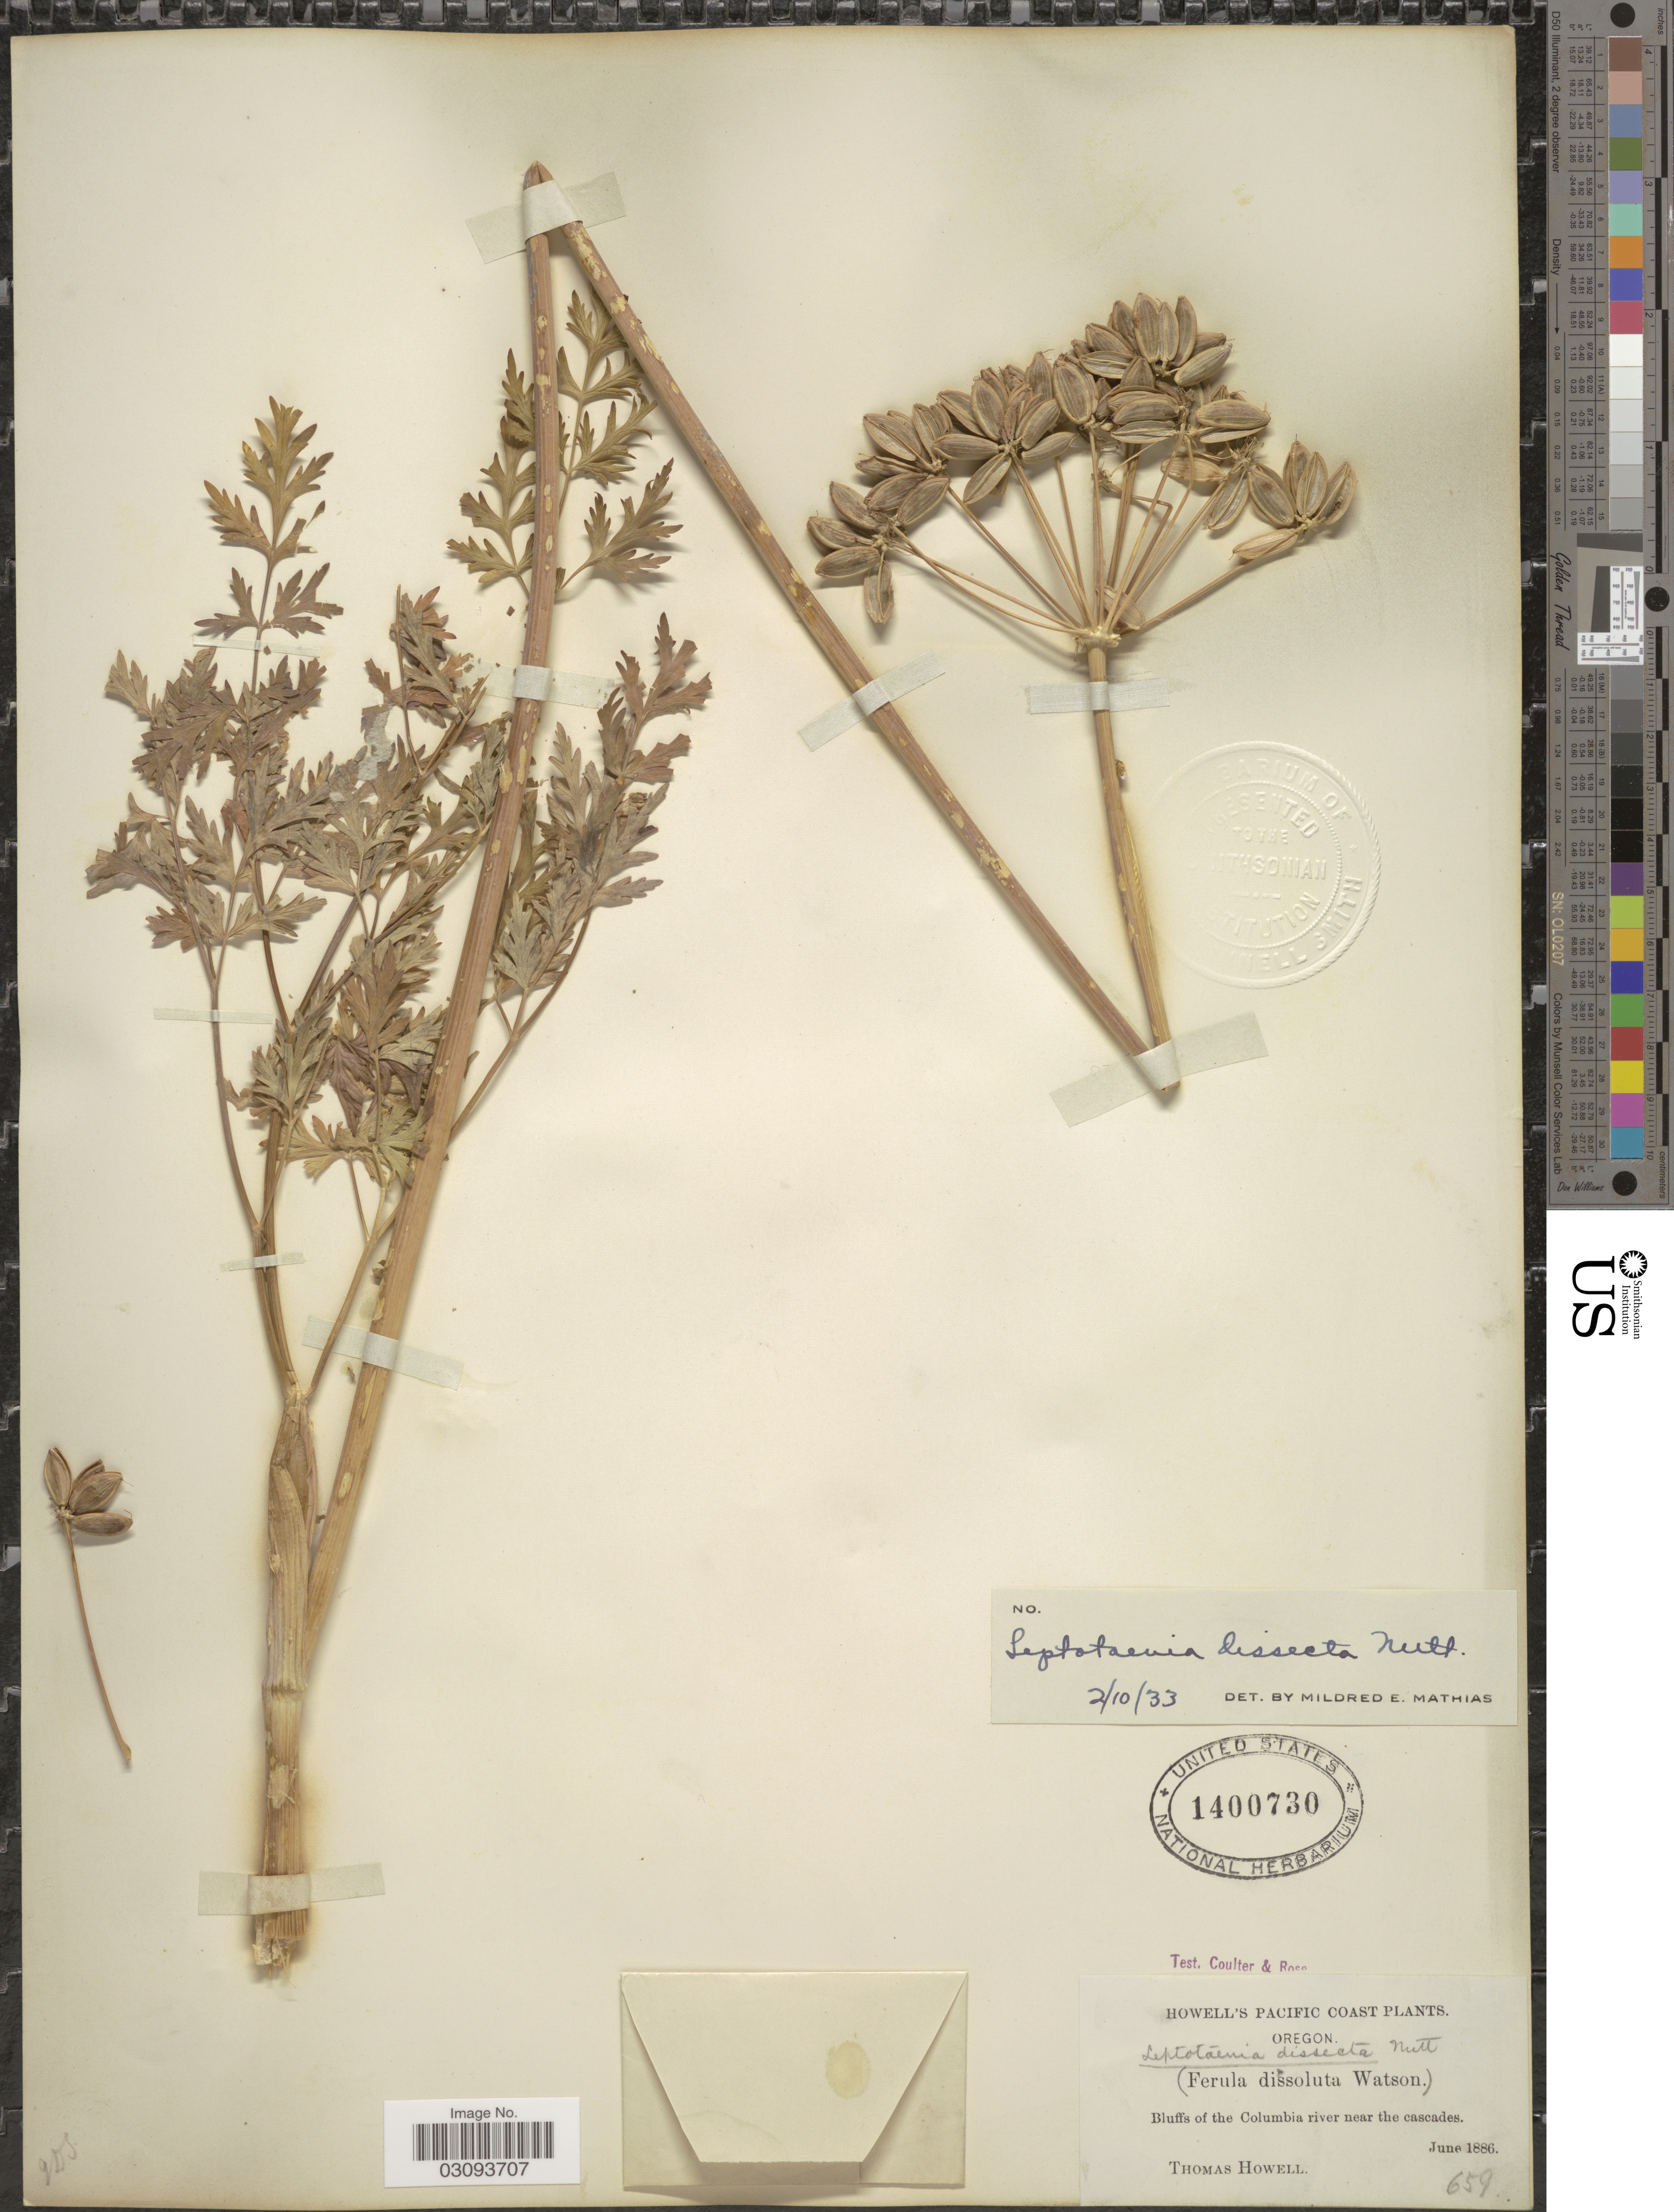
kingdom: Plantae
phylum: Tracheophyta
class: Magnoliopsida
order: Apiales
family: Apiaceae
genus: Lomatium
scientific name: Lomatium dissectum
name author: (Nutt.) Mathias & Constance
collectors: T. Howell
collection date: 1886-06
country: United States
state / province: Oregon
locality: Pacific Coast. Bluffs of the Columbia river near the cascades.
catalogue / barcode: US 1400730